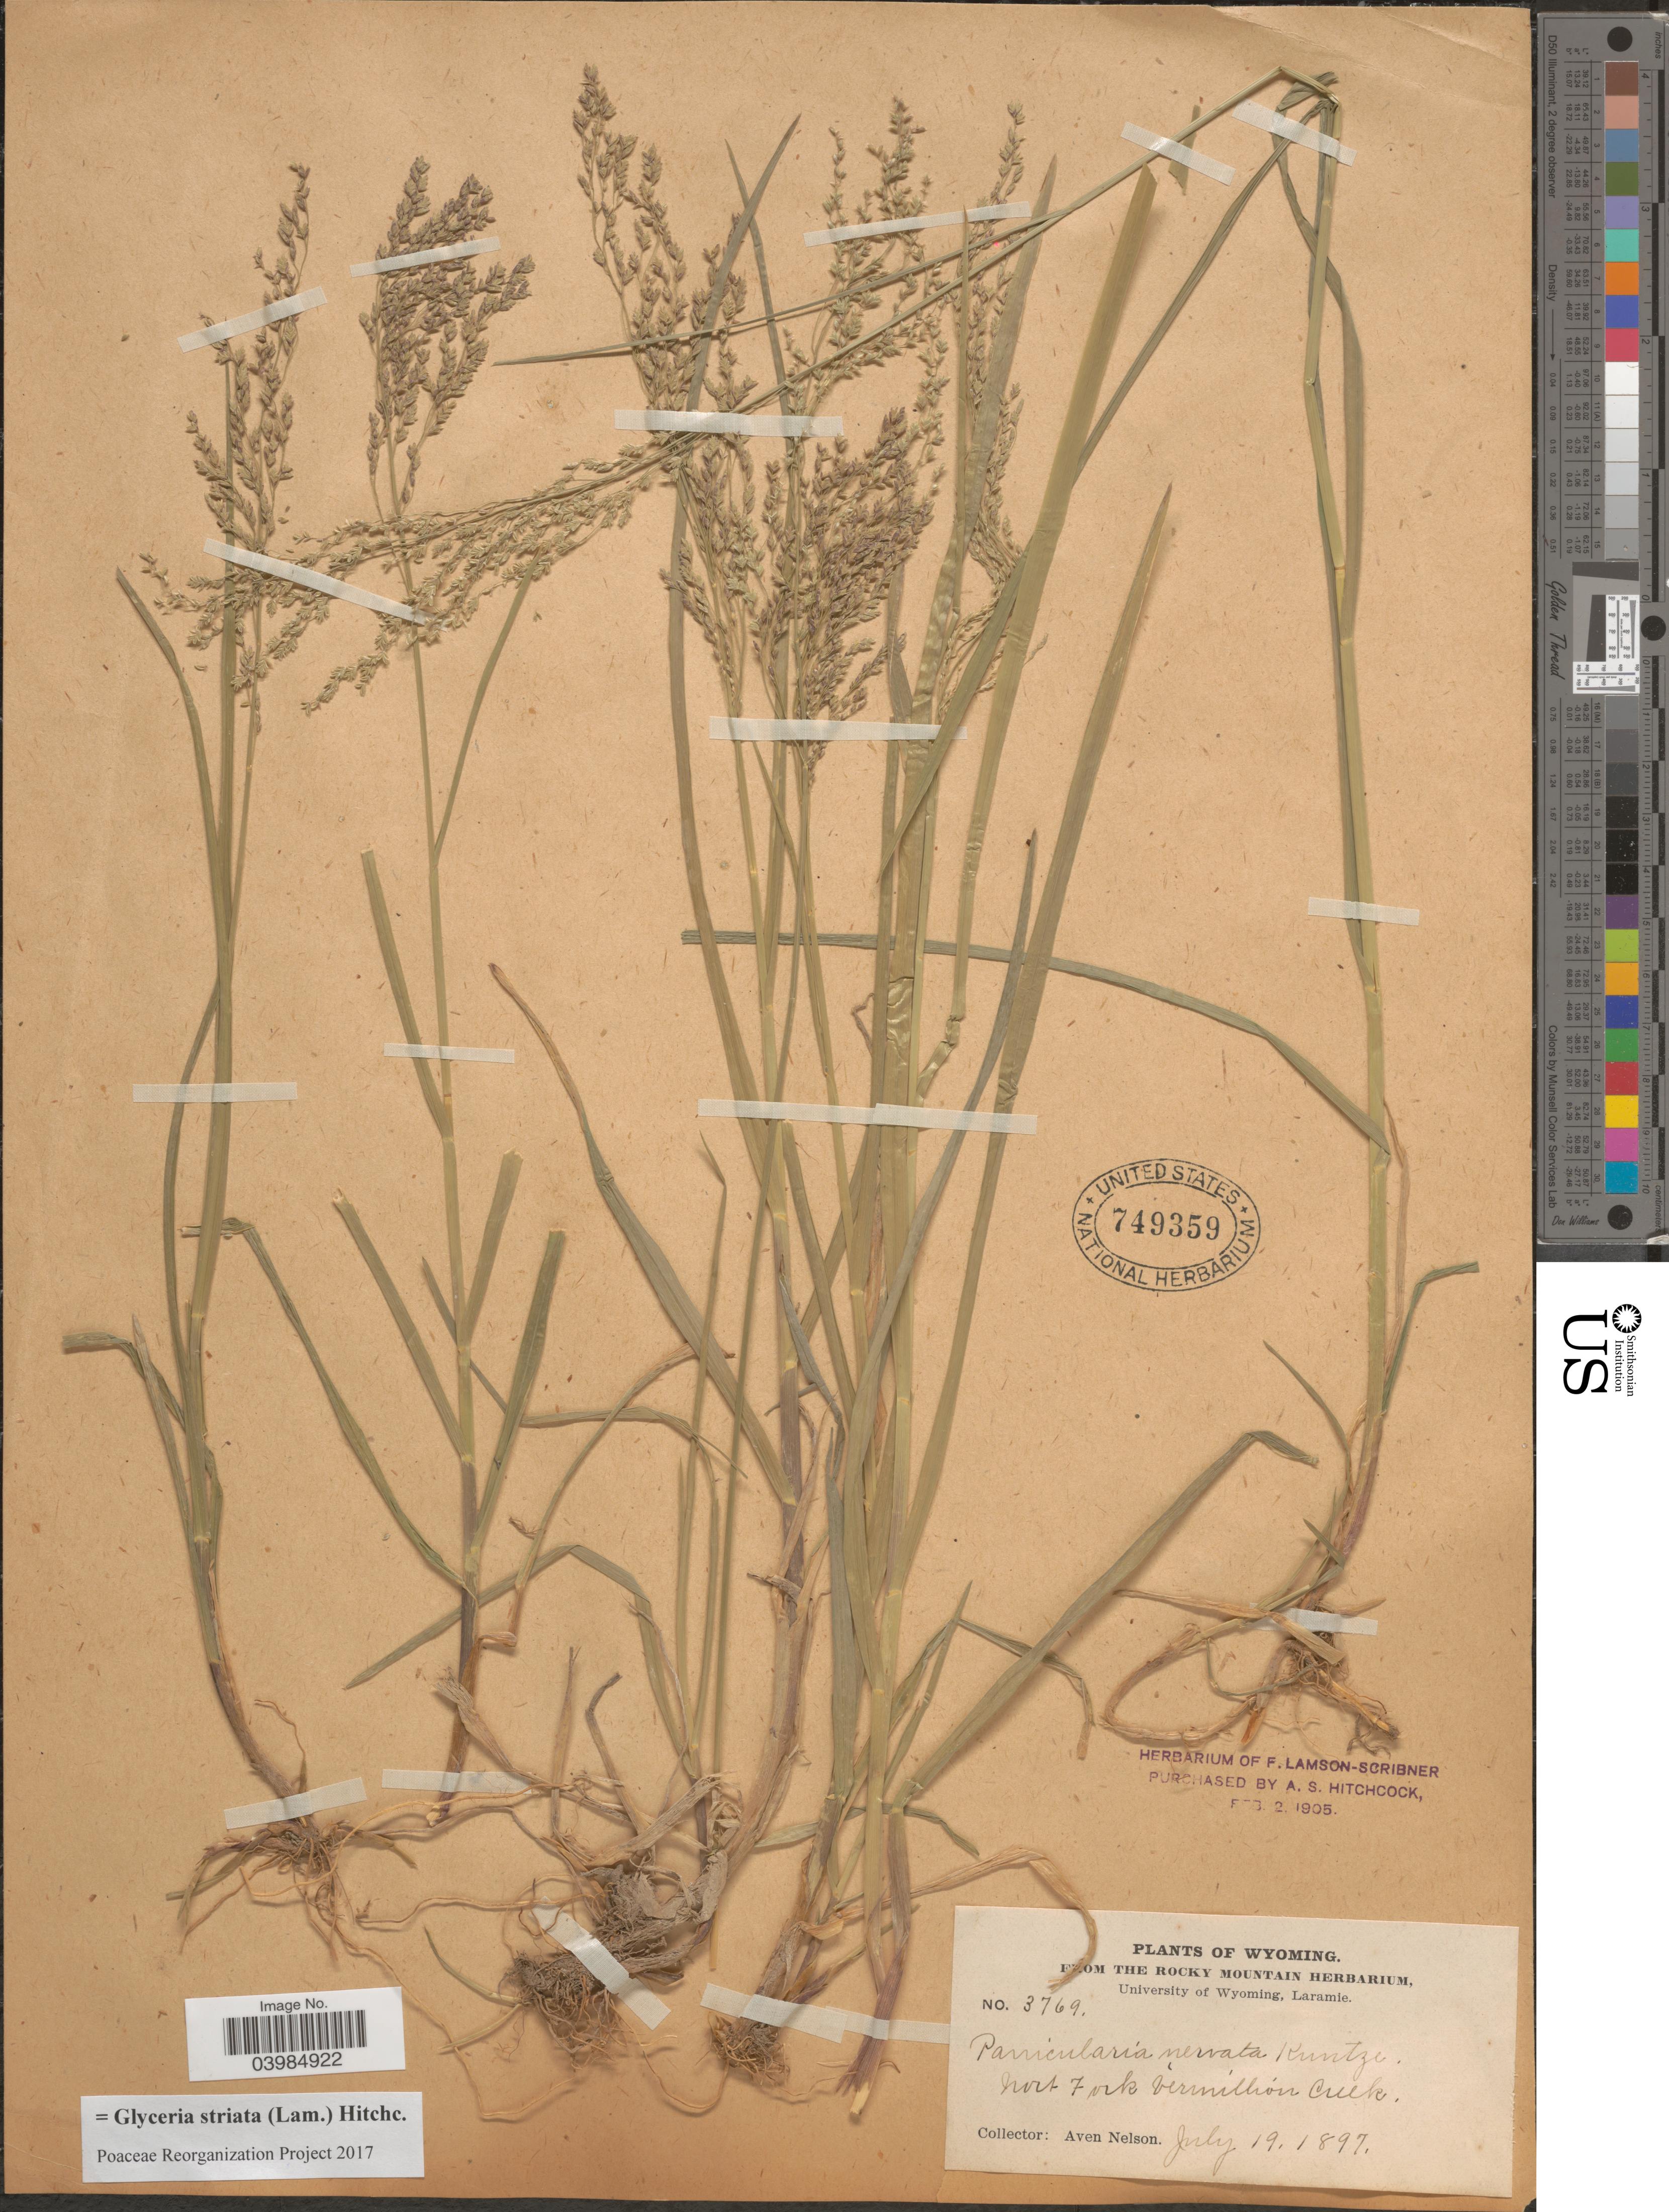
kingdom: Plantae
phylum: Tracheophyta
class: Liliopsida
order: Poales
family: Poaceae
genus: Glyceria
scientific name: Glyceria striata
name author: (Lam.) Hitchc.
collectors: A. Nelson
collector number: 3769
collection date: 1897-07-19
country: United States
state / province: Wyoming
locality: North Fork Vermillion Creek.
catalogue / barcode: US 749359